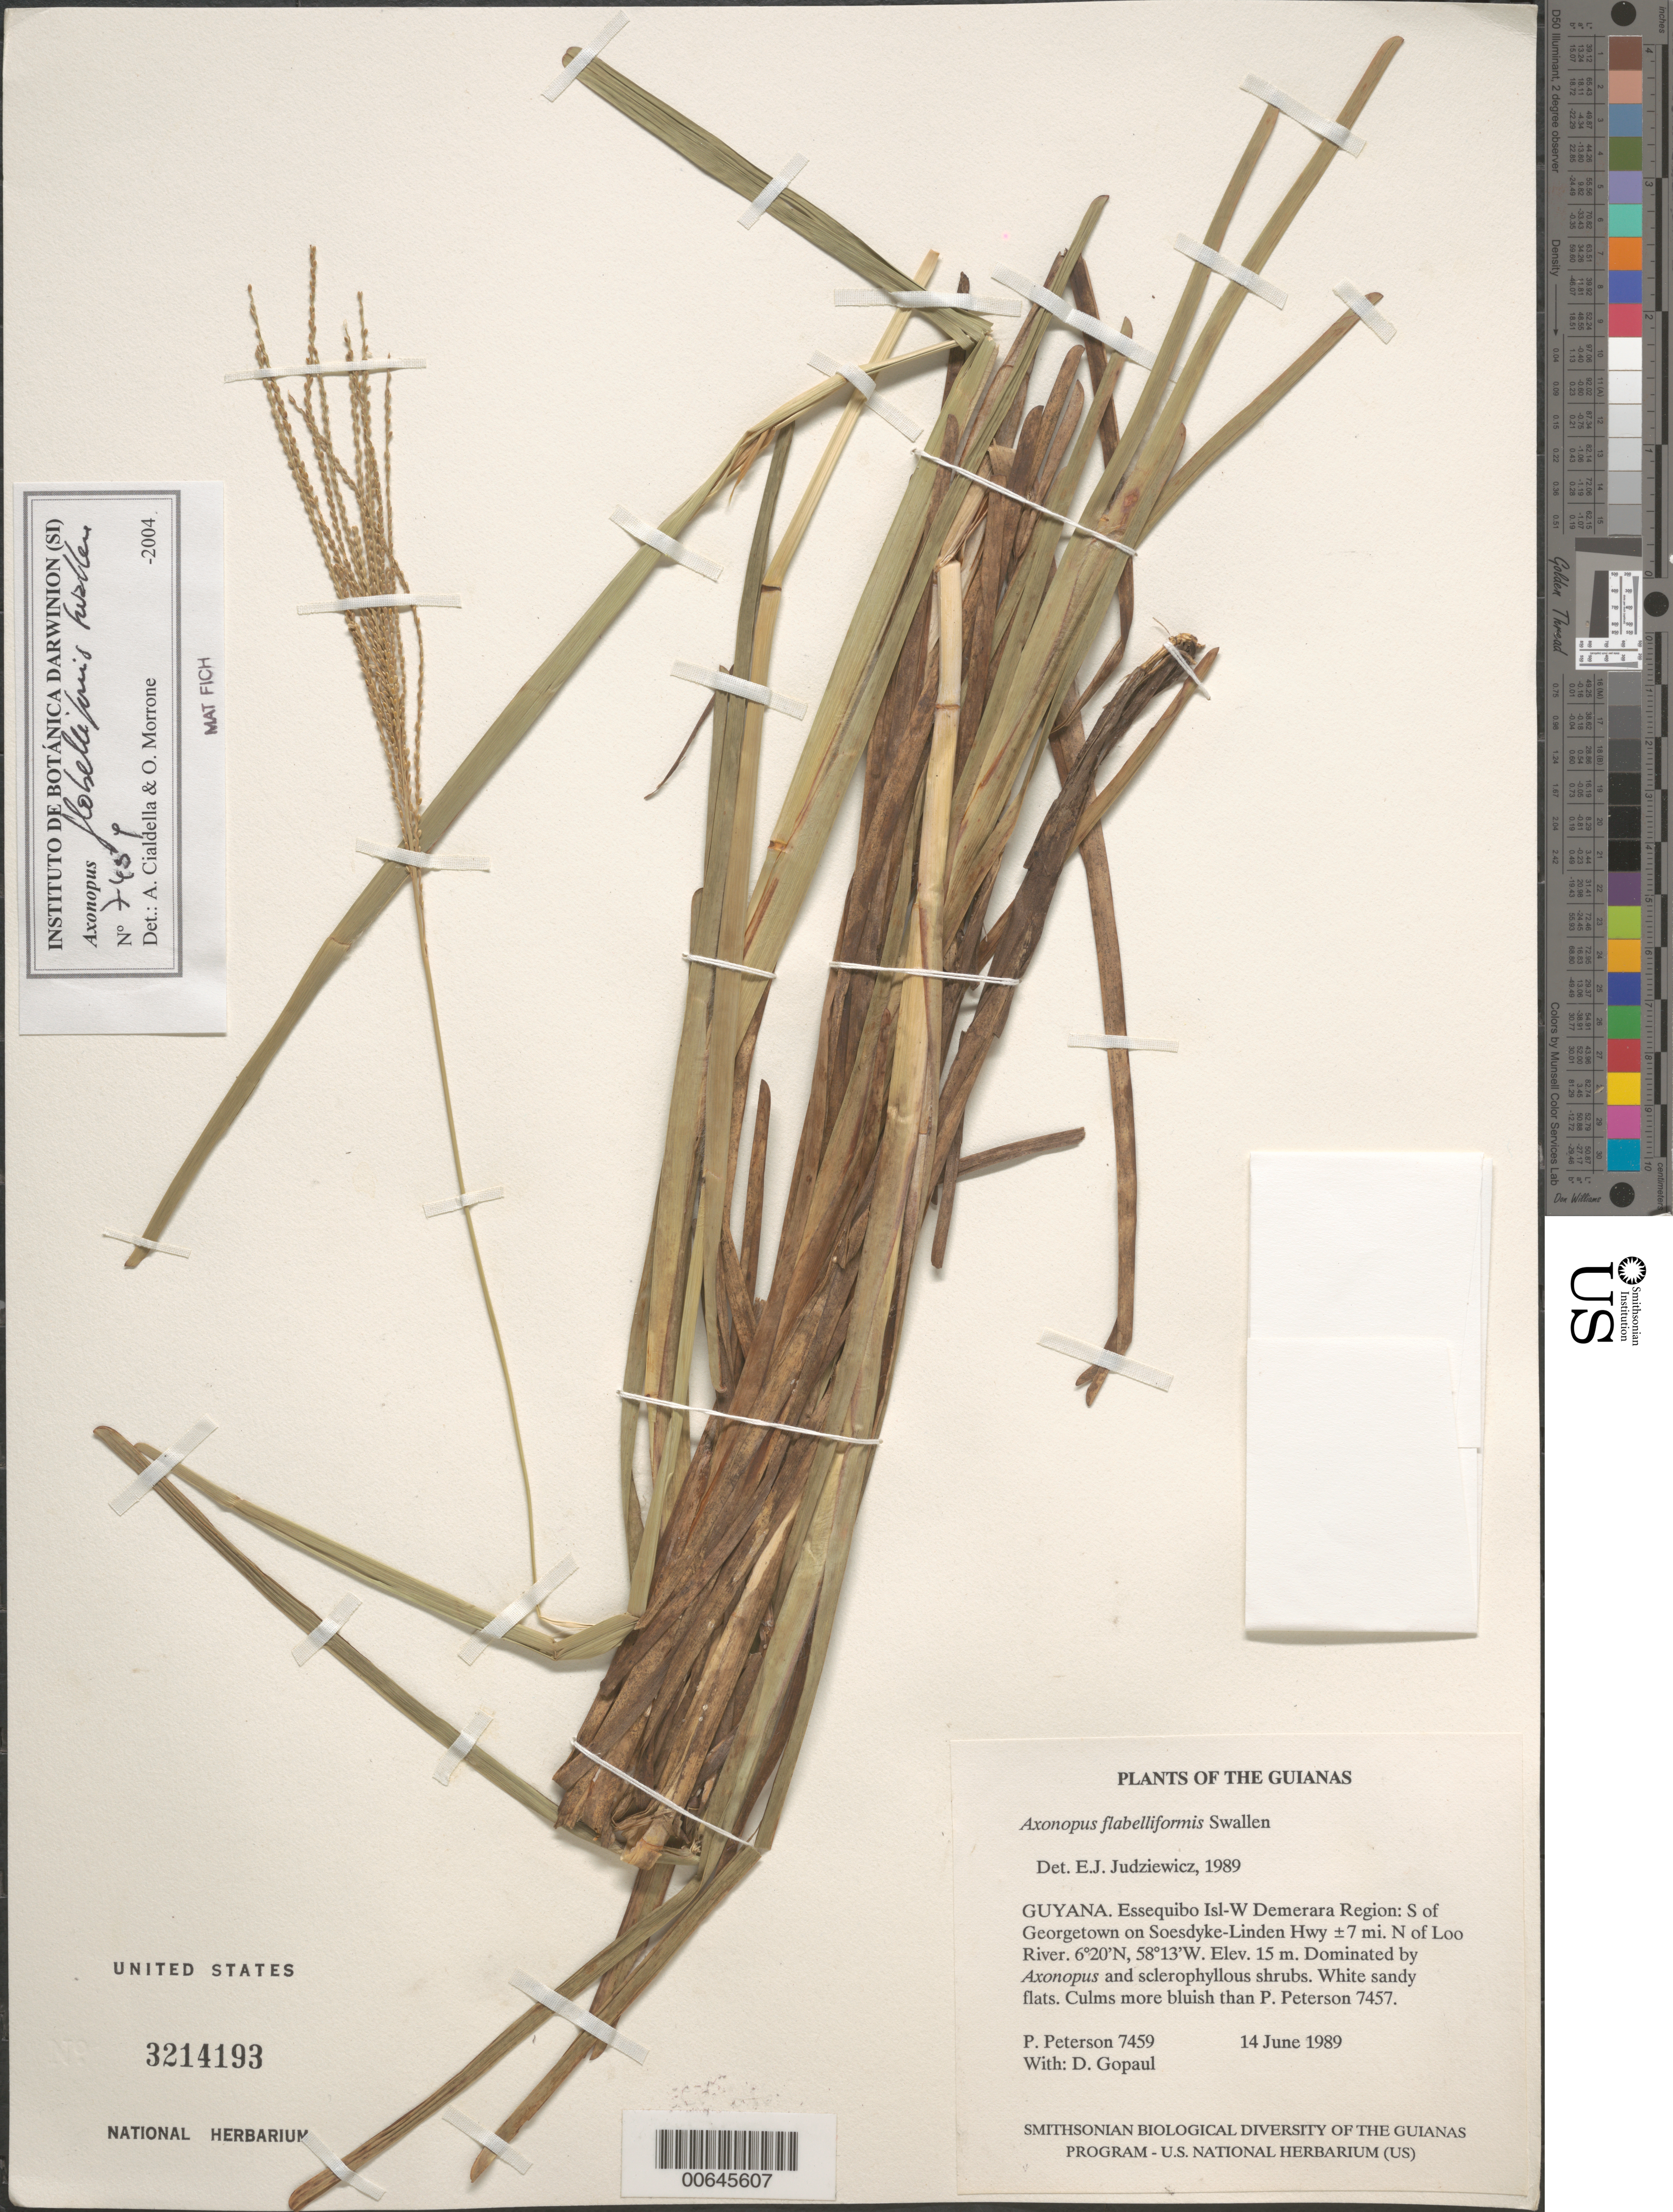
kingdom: Plantae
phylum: Tracheophyta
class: Liliopsida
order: Poales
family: Poaceae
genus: Axonopus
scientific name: Axonopus flabelliformis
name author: Swallen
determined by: Judziewicz, E. J.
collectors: P. M. Peterson & D. Gopaul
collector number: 7459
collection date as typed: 14 June 1989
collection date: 1989-06-14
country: Guyana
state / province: Essequibo Isl-W. Demerara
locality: S of Georgetown on Soesdyke-Linden Hwy ±7 mi. N of Loo River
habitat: Dominated by Axonopus and sclerophyllous shrubs. White sandy flats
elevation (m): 15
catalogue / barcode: US 3214193